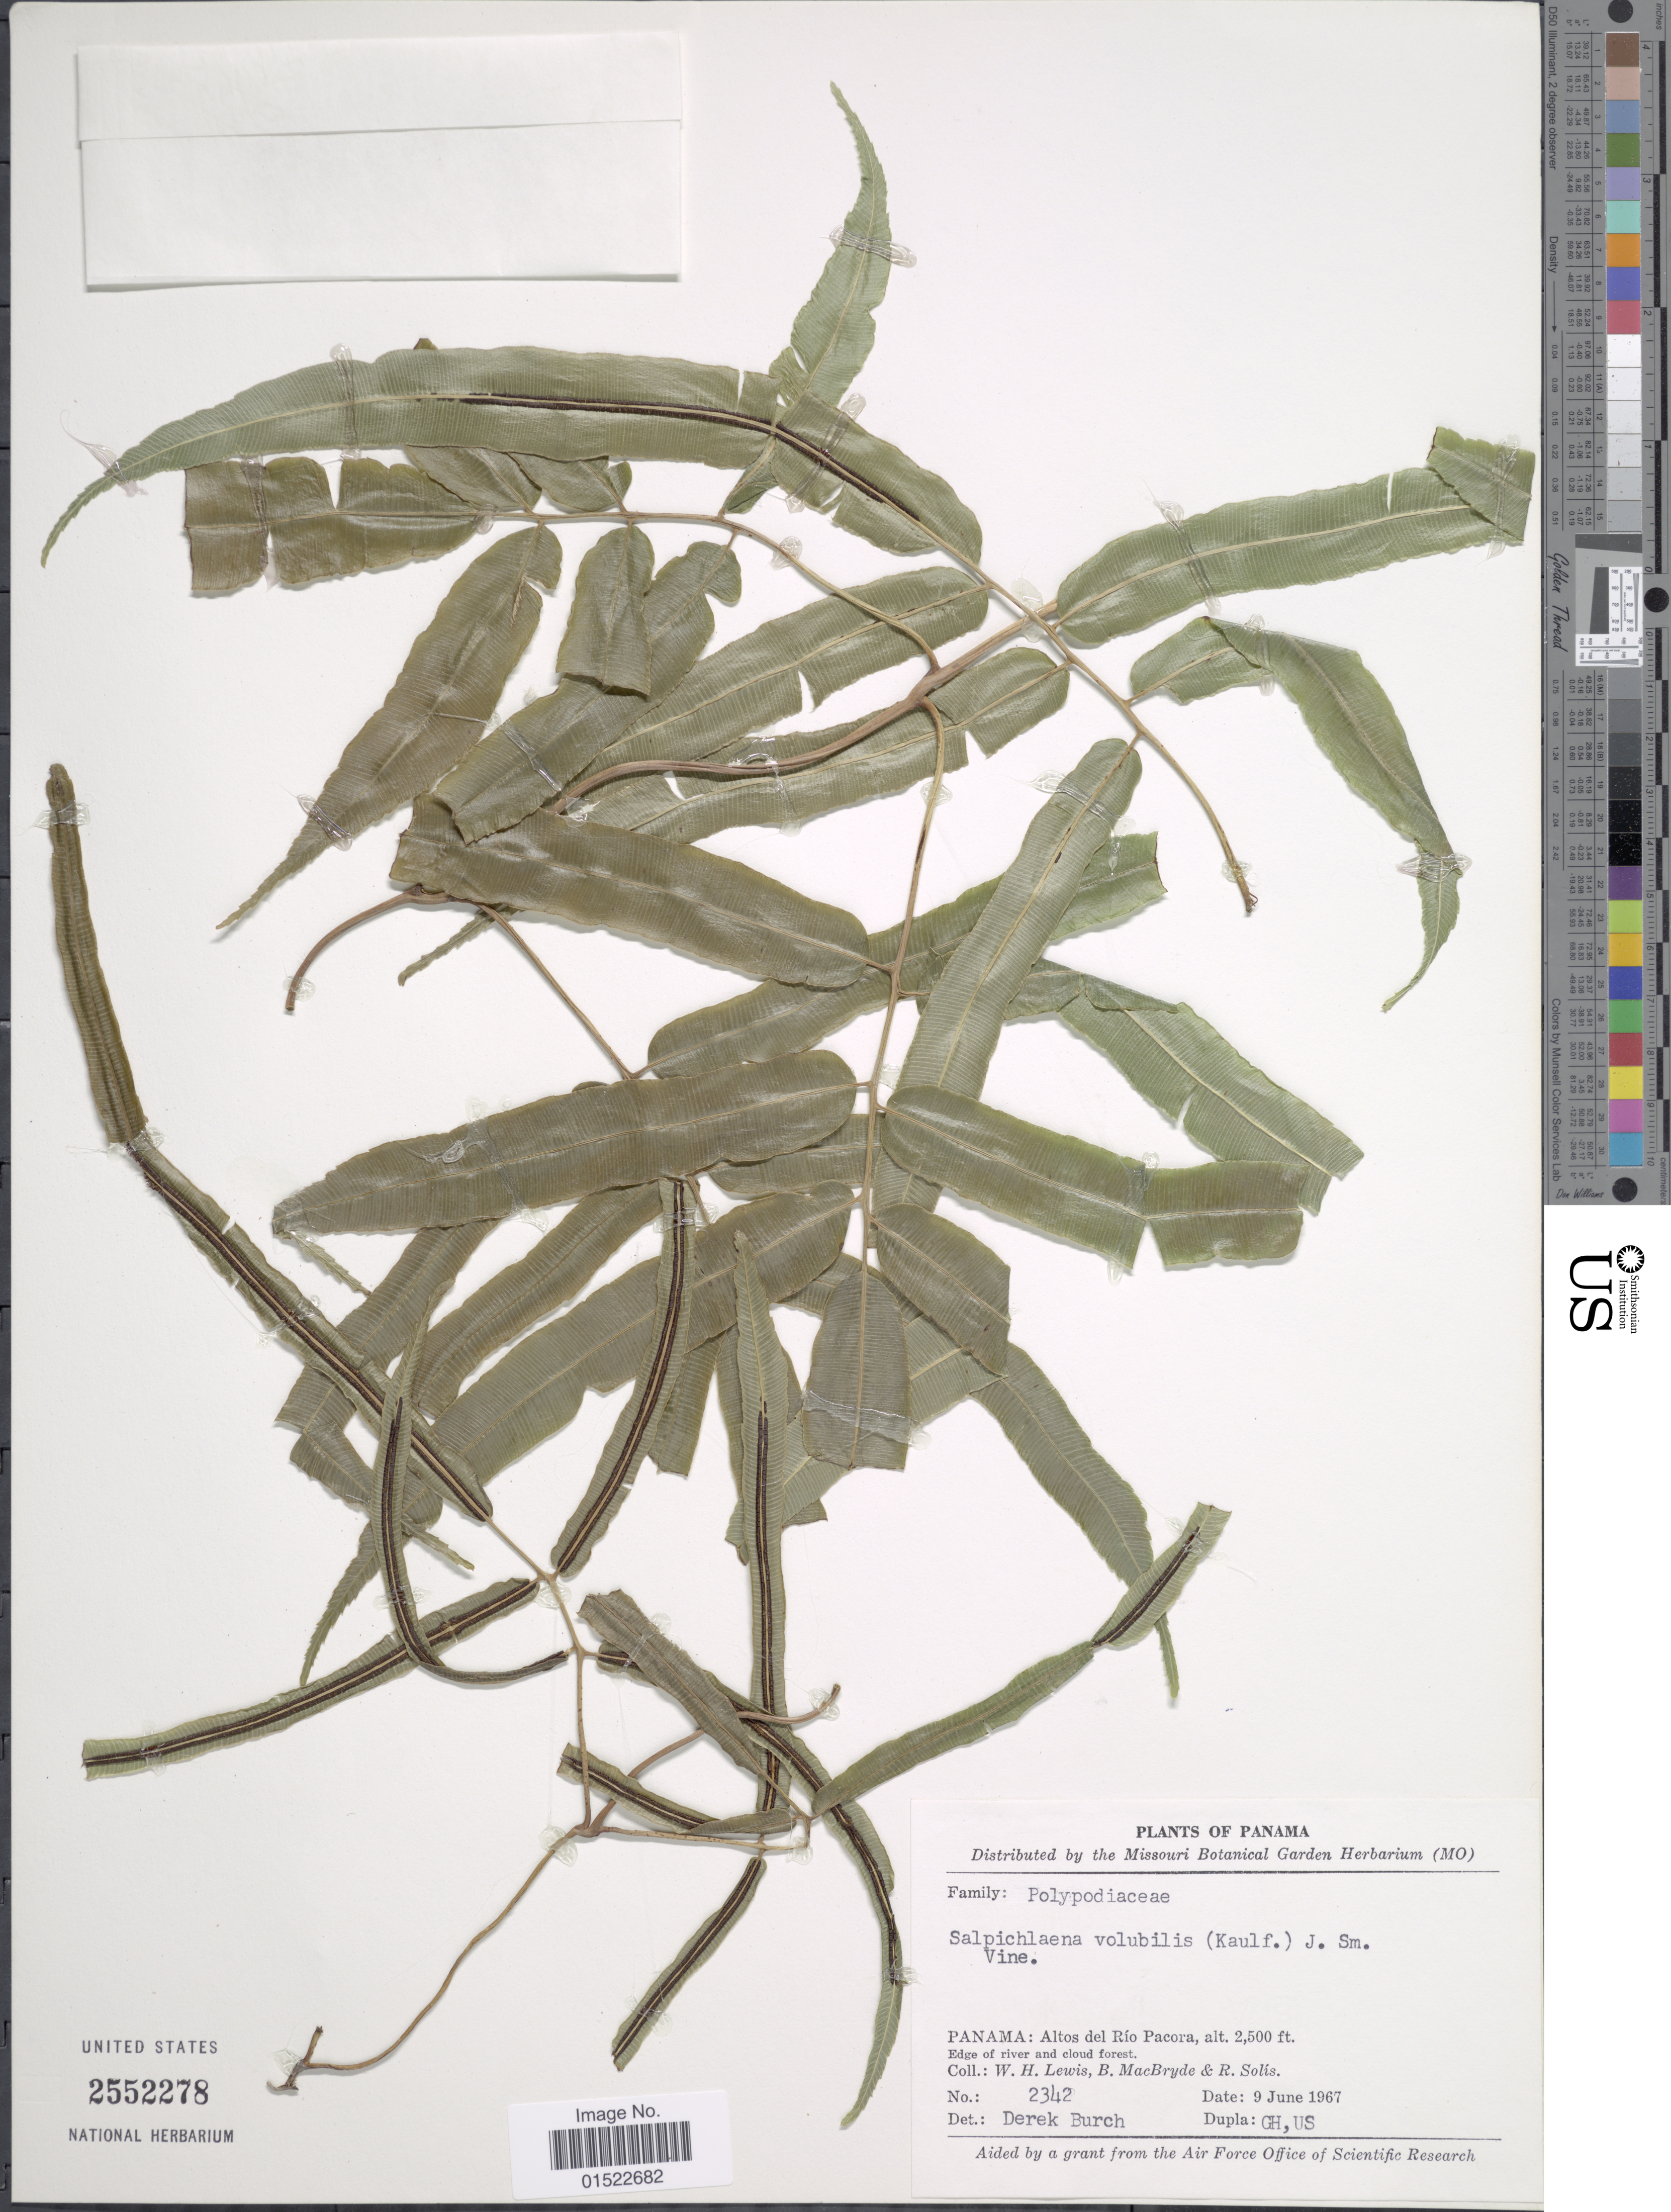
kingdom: Plantae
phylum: Tracheophyta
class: Polypodiopsida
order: Polypodiales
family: Blechnaceae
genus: Salpichlaena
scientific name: Salpichlaena volubilis subsp. volubilis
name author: (Kaulf.) J. Sm.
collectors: W. H. Lewis, B. MacBryde & R. Solis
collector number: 2342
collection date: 1967-06-09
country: Panama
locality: Altos del Rio Pacora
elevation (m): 762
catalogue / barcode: US 2552278